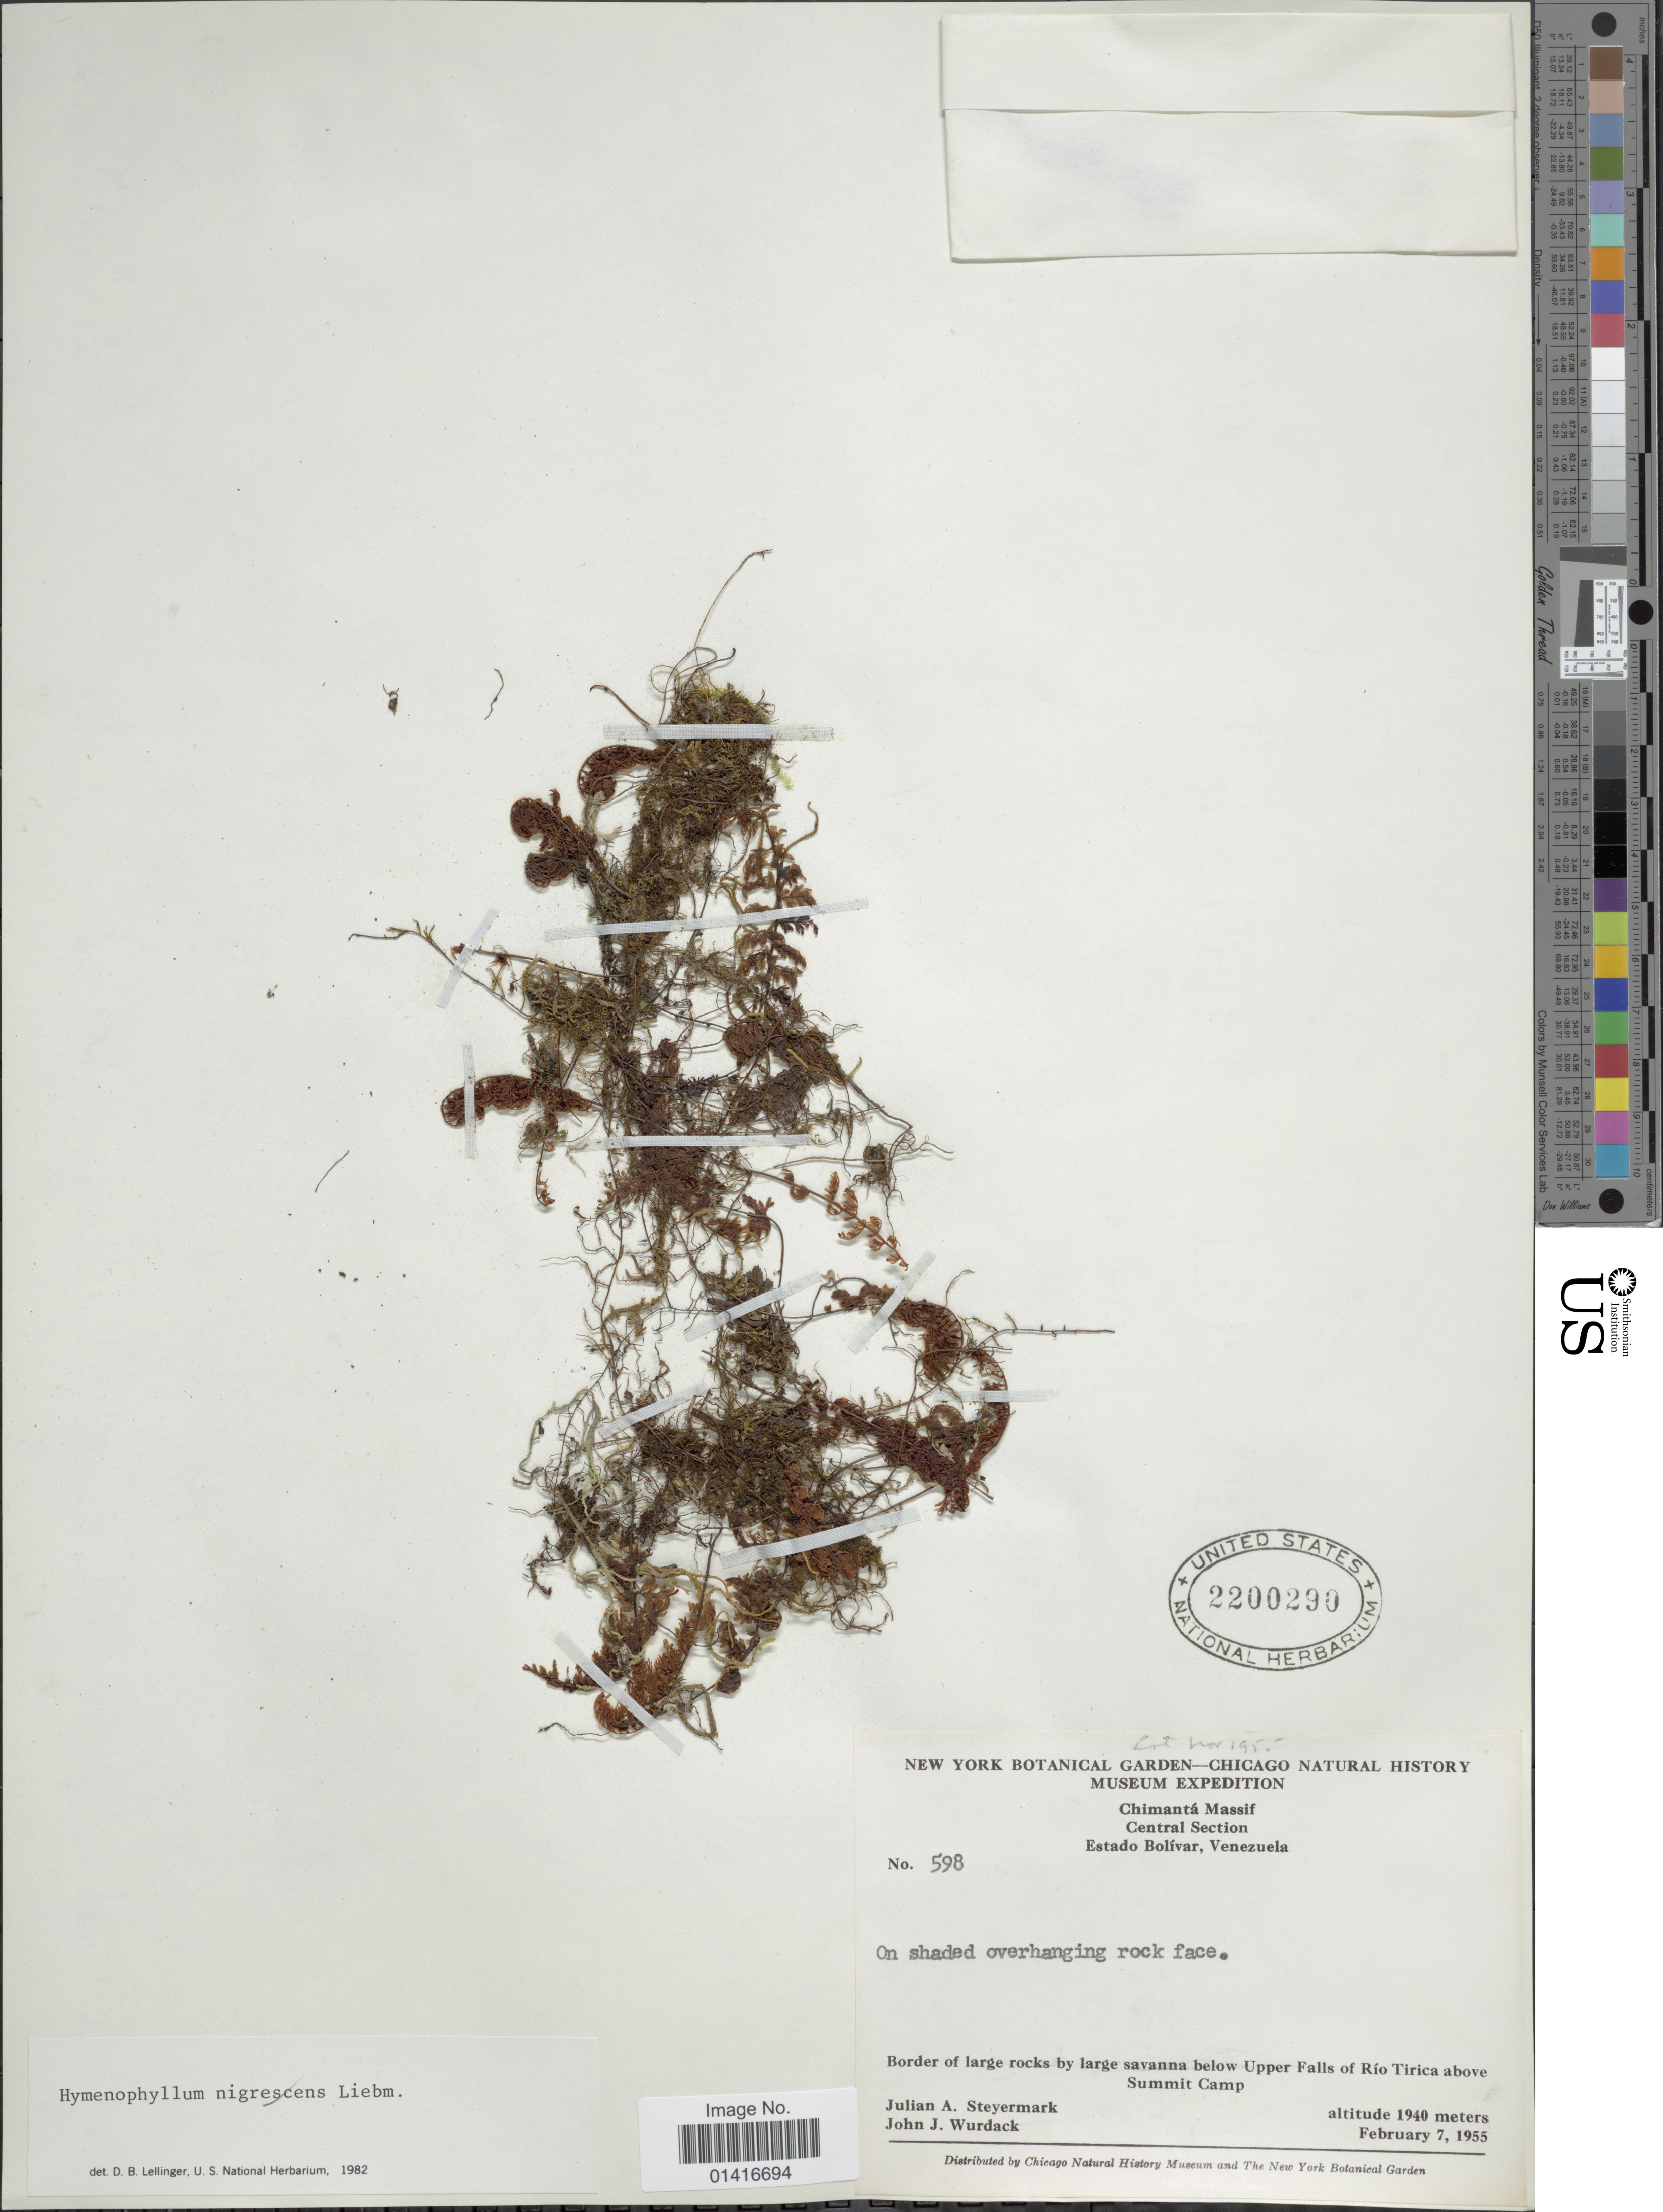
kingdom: Plantae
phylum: Tracheophyta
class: Polypodiopsida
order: Hymenophyllales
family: Hymenophyllaceae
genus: Hymenophyllum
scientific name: Hymenophyllum myriocarpum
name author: Hook.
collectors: J. Steyermark & J. J. Wurdack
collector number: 598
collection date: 1955-02-07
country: Venezuela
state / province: Bolivar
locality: Chimantá Massif, Central Section, Estado Bolívar. On shaded overhanging rock face. Border of large rocks by large savanna below Upper Falls of Río Tirica above Summit Camp.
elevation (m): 1940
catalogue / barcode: US 2200290